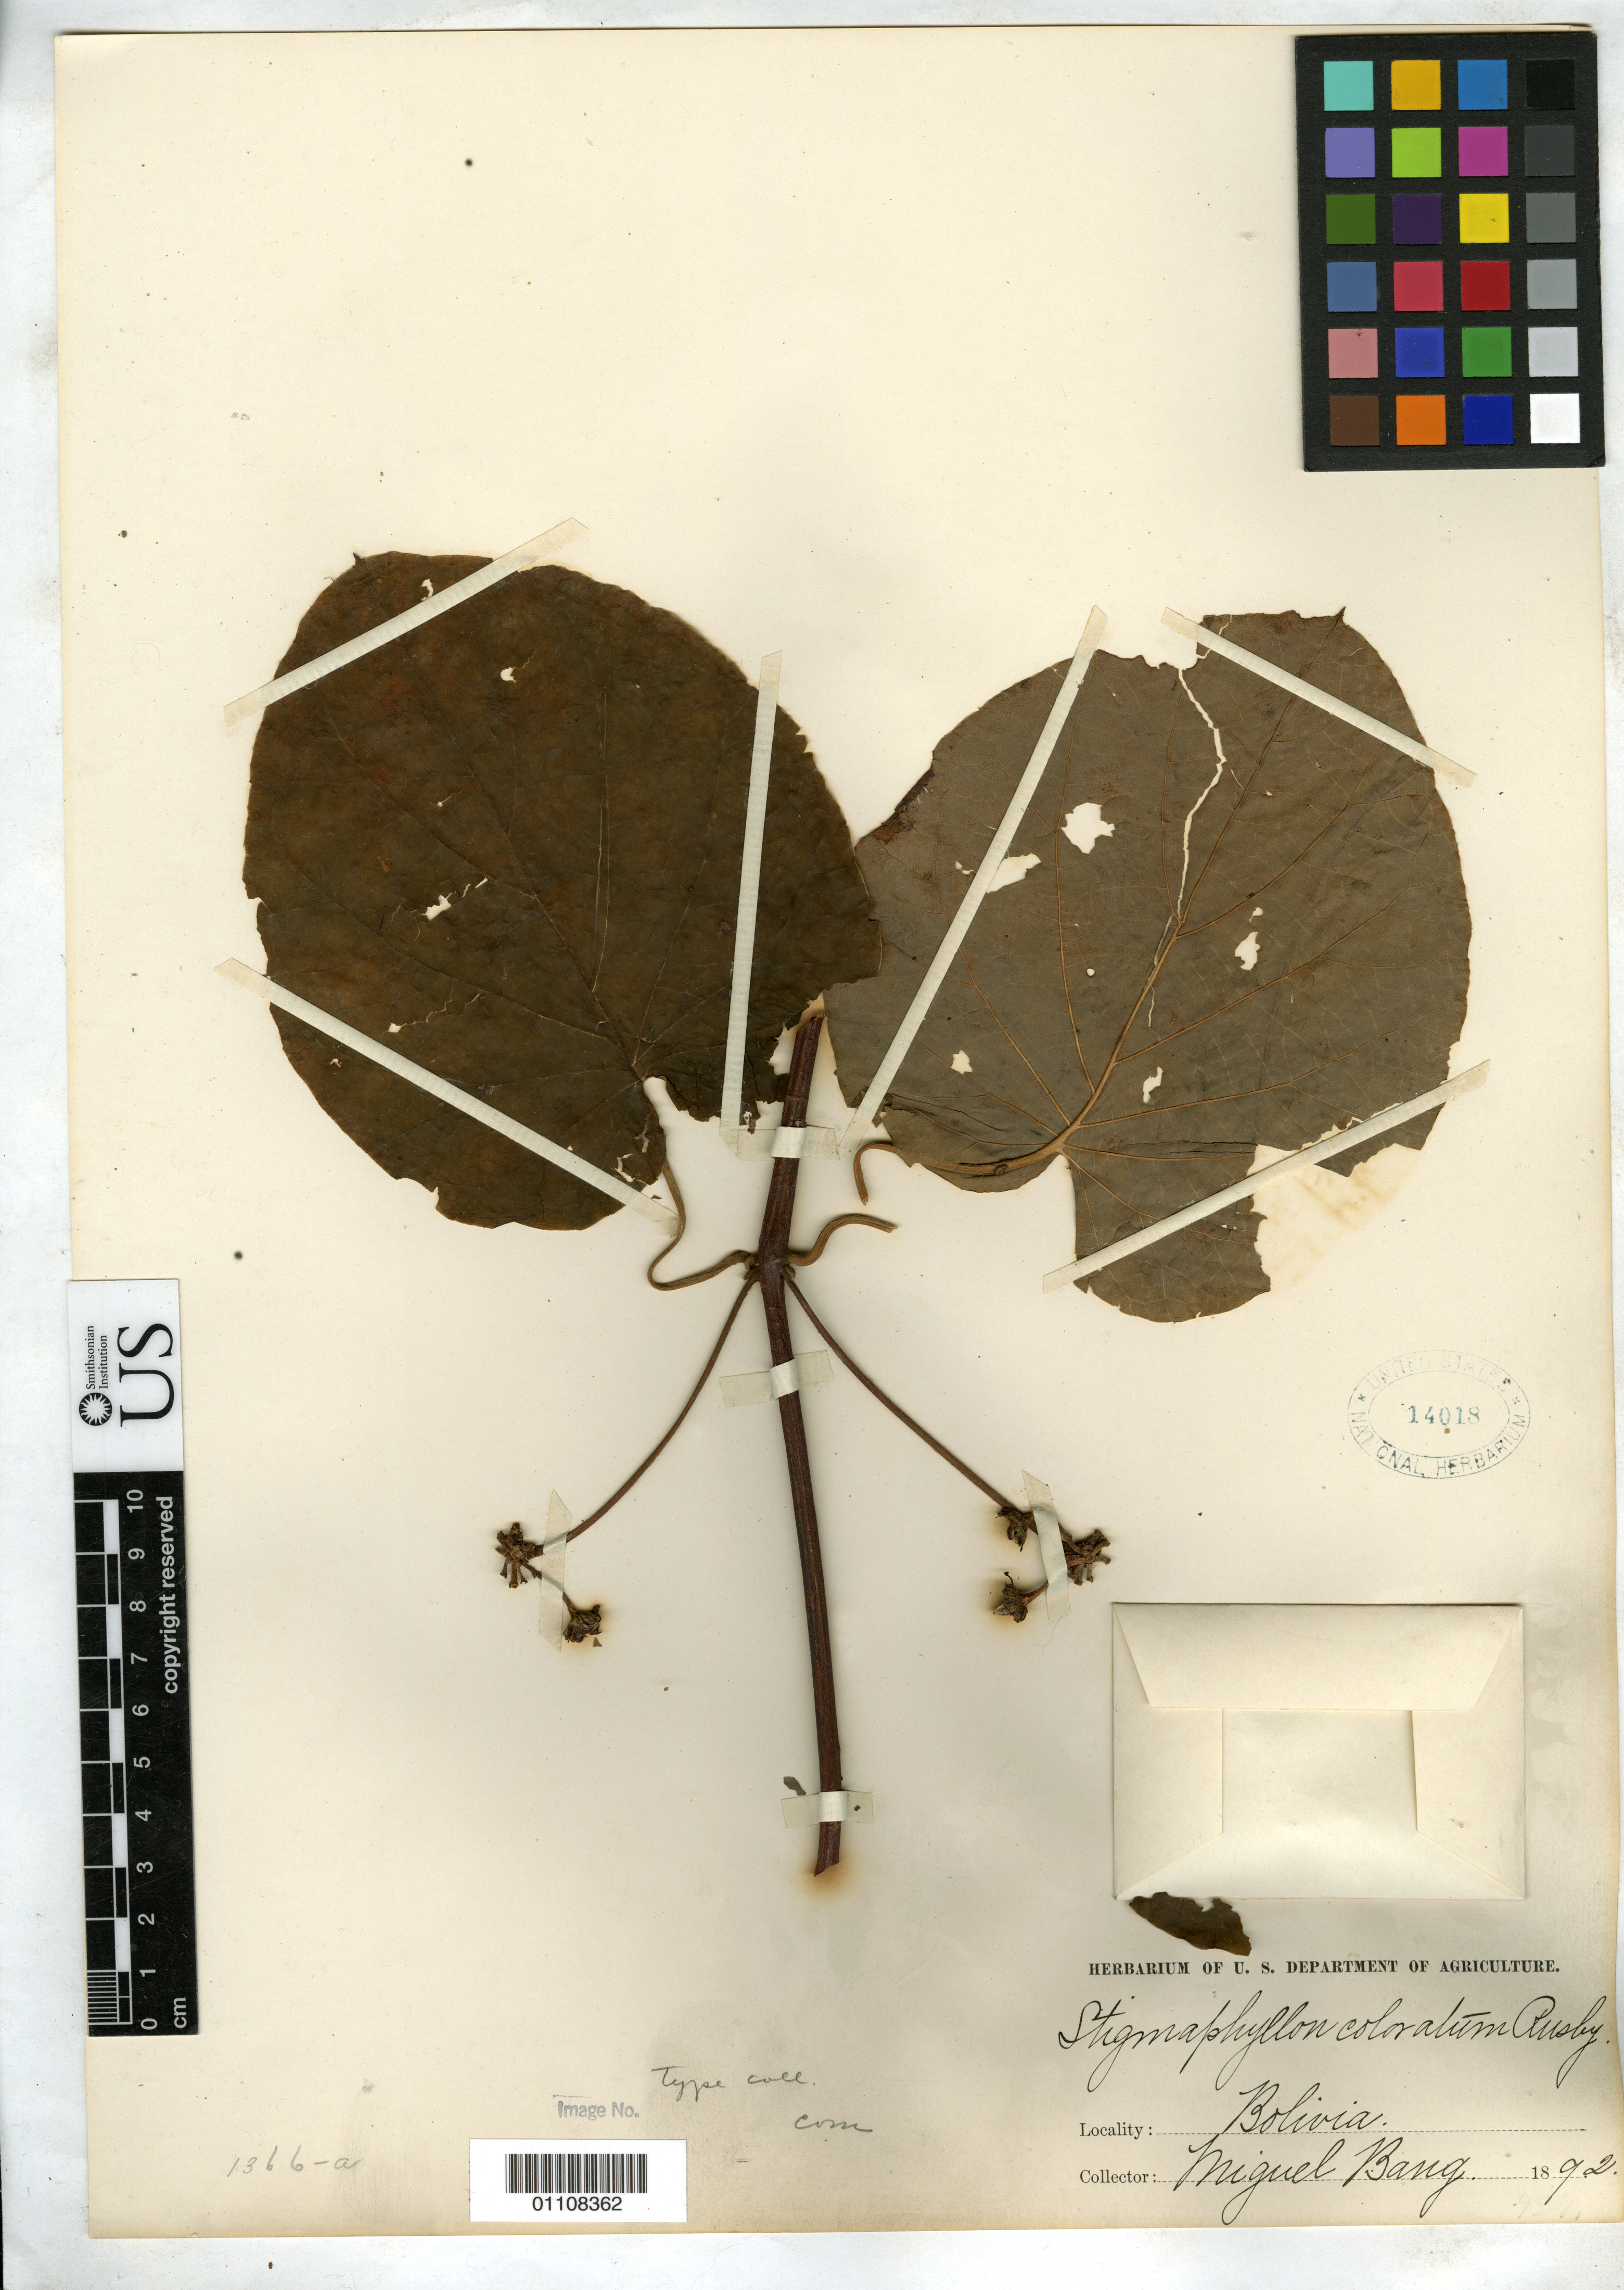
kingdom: Plantae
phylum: Tracheophyta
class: Magnoliopsida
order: Malpighiales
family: Malpighiaceae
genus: Stigmaphyllon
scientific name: Stigmaphyllon coloratum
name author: Rusby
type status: Isotype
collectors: M. Bang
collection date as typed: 1892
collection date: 1892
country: Bolivia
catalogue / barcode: US 14018